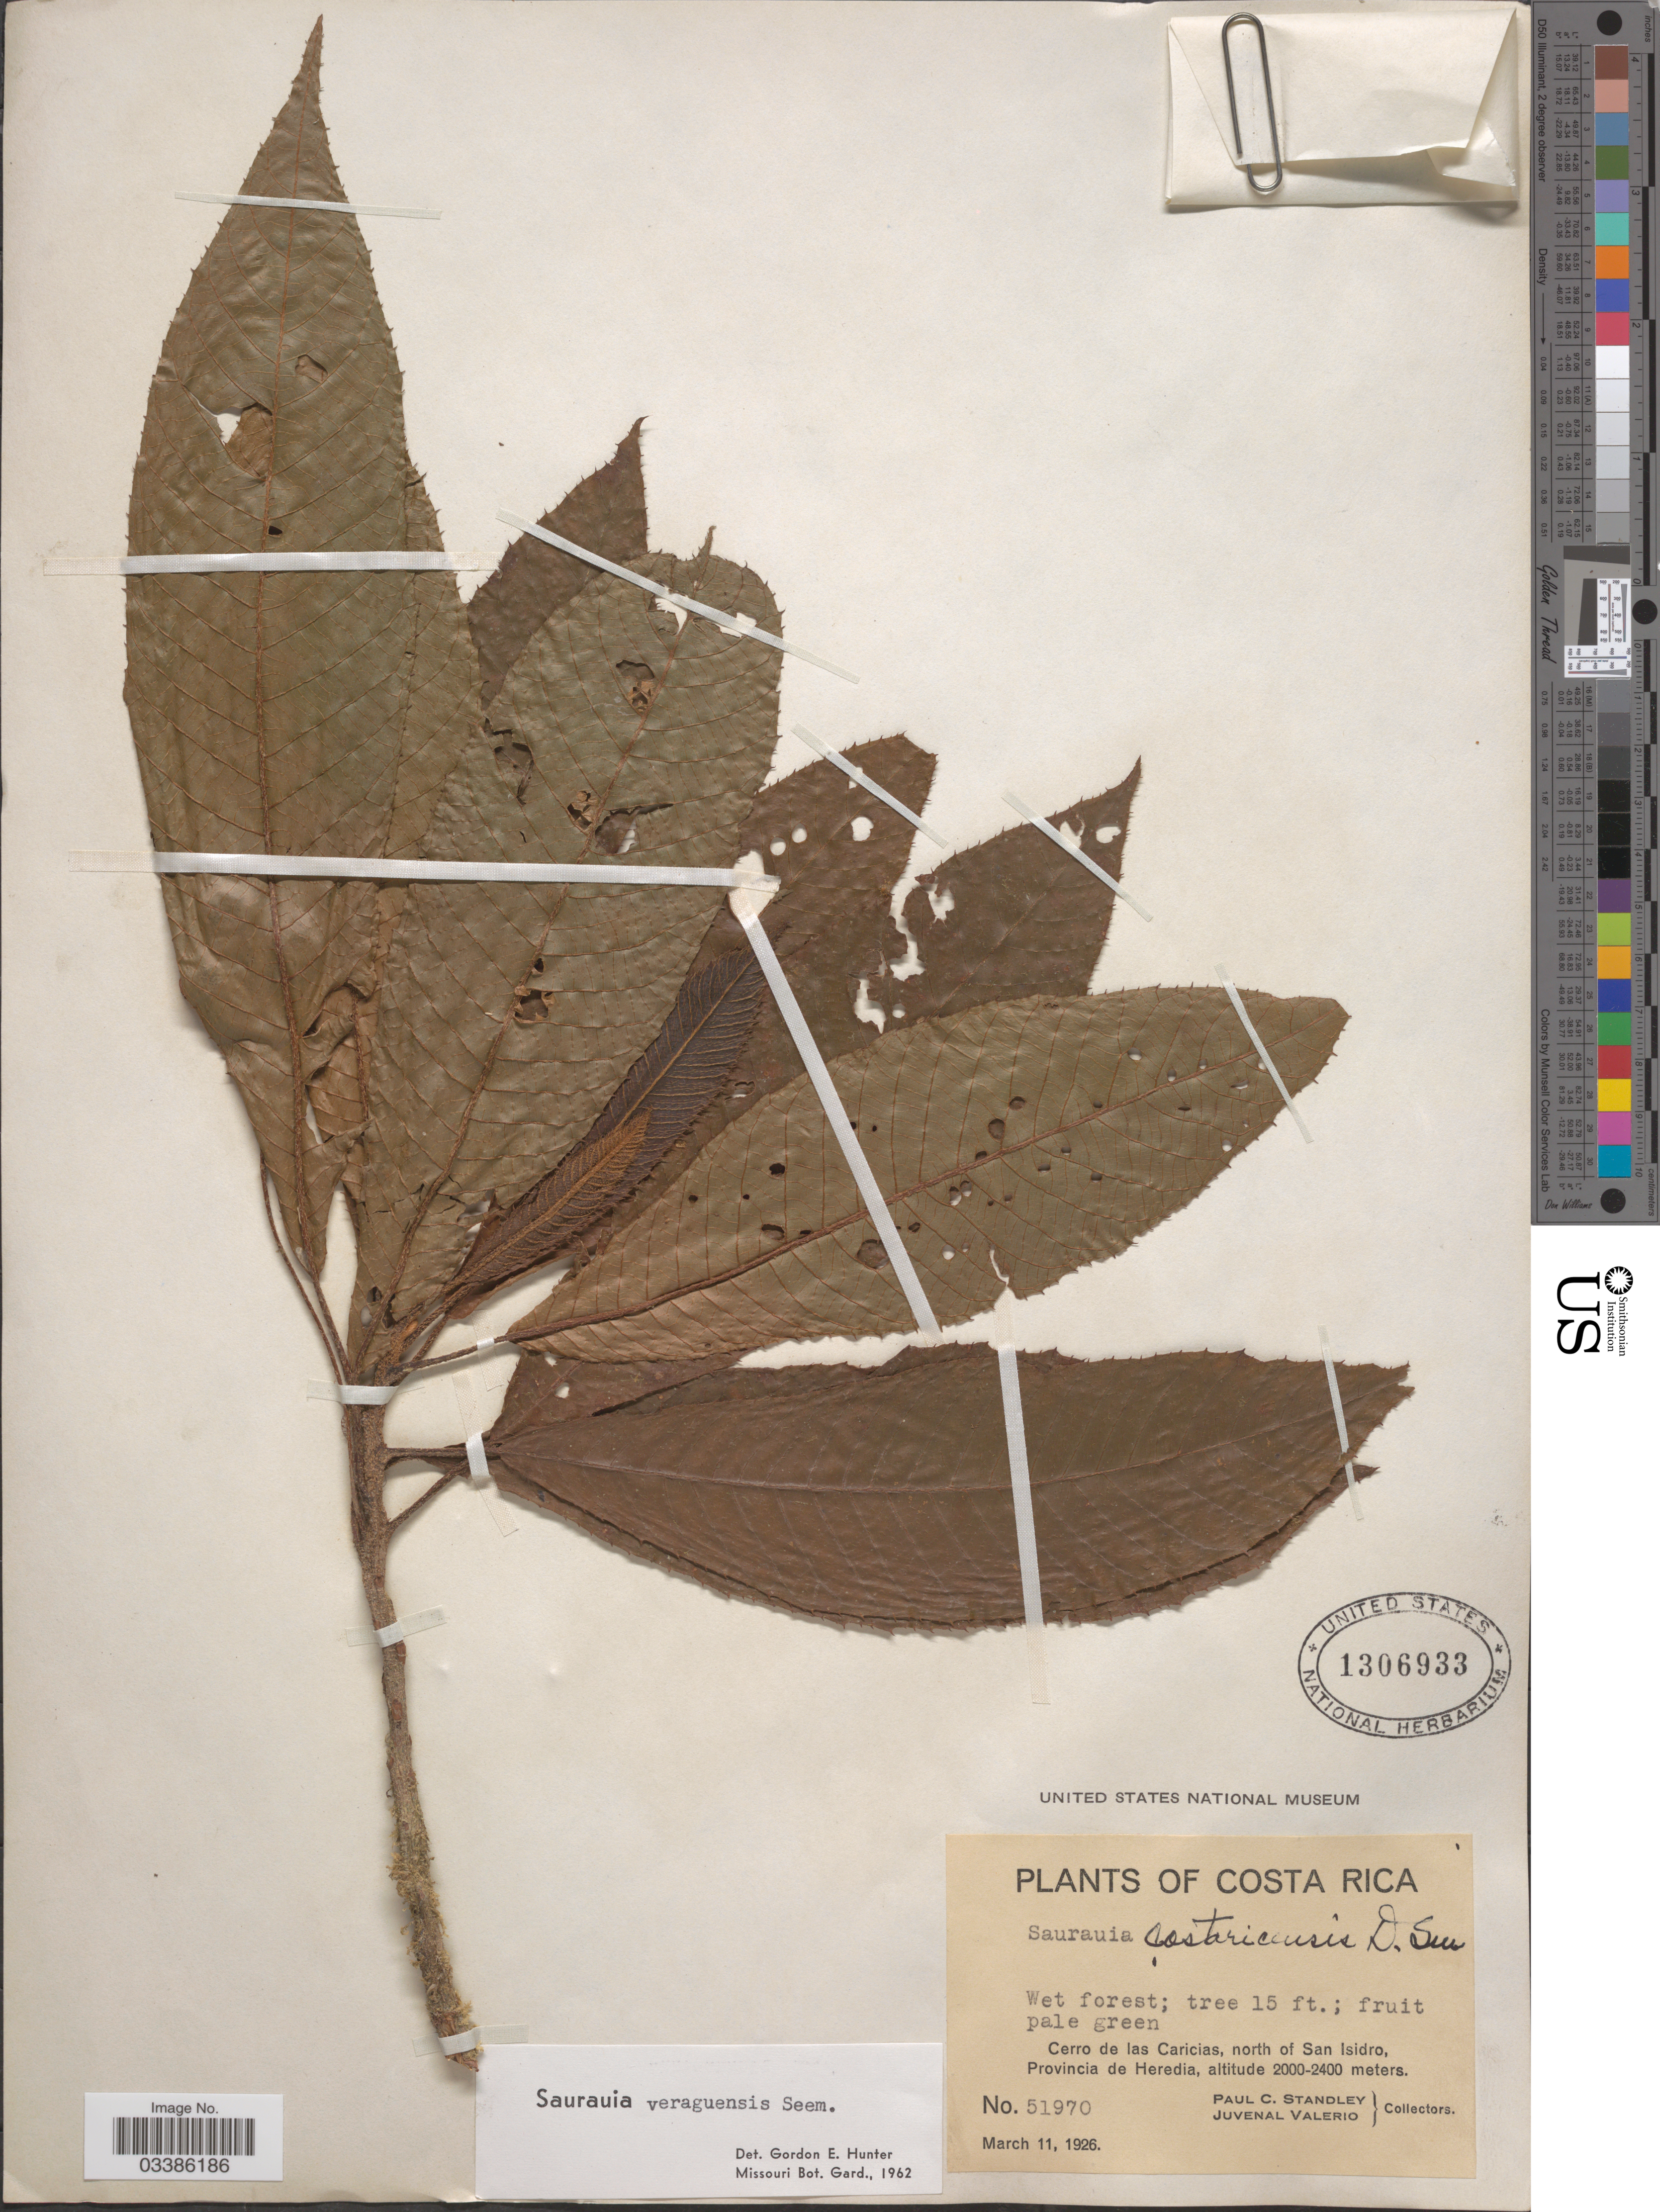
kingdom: Plantae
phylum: Tracheophyta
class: Magnoliopsida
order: Ericales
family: Actinidiaceae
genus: Saurauia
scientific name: Saurauia veraguasensis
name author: Seem.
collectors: P. C. Standley & J. Valerio R.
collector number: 51970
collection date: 1926-03-11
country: Costa Rica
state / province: Heredia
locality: Cerro de las Caricias, north of San Isidro.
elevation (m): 2000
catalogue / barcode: US 1306933